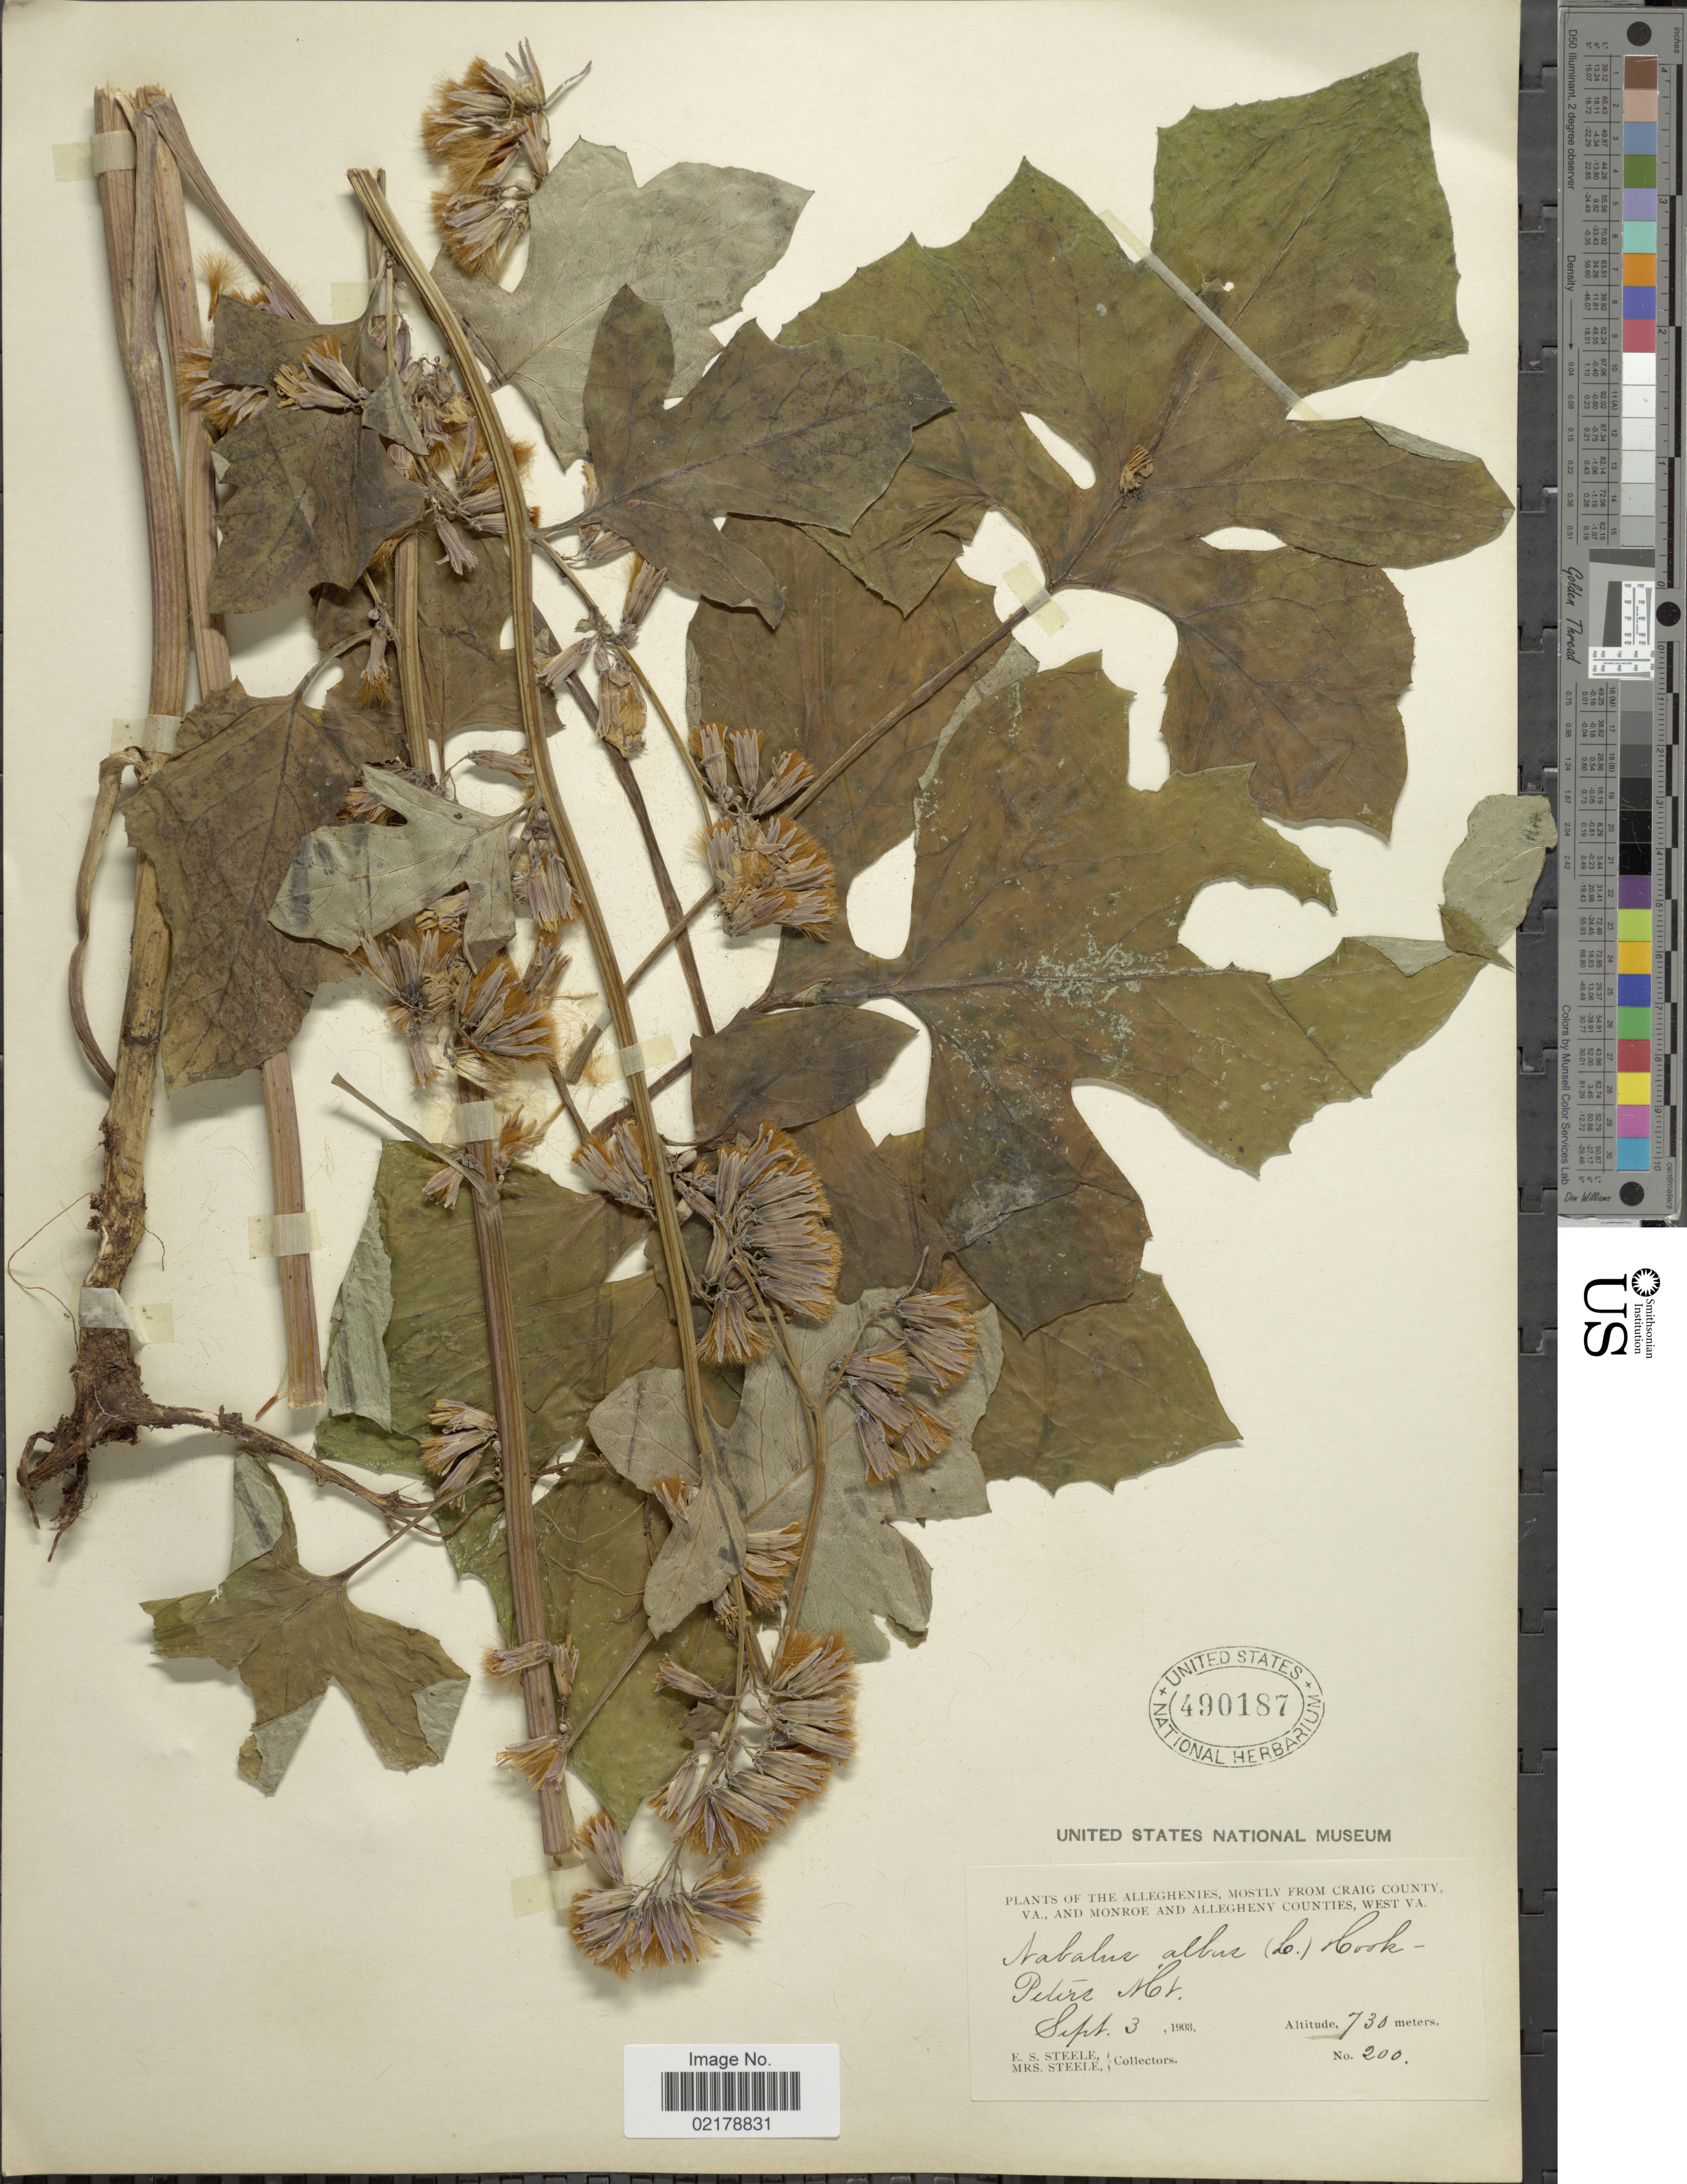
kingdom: Plantae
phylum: Tracheophyta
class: Magnoliopsida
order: Asterales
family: Asteraceae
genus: Nabalus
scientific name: Nabalus albus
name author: (L.) Hook.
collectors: E. Steele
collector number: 200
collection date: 1903-09-03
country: United States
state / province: Virginia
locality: The Alleghenies, mostly from Craig County, VA., and Monroe and Allegheny Counties, West VA, Peters Mt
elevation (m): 730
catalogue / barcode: US 490187